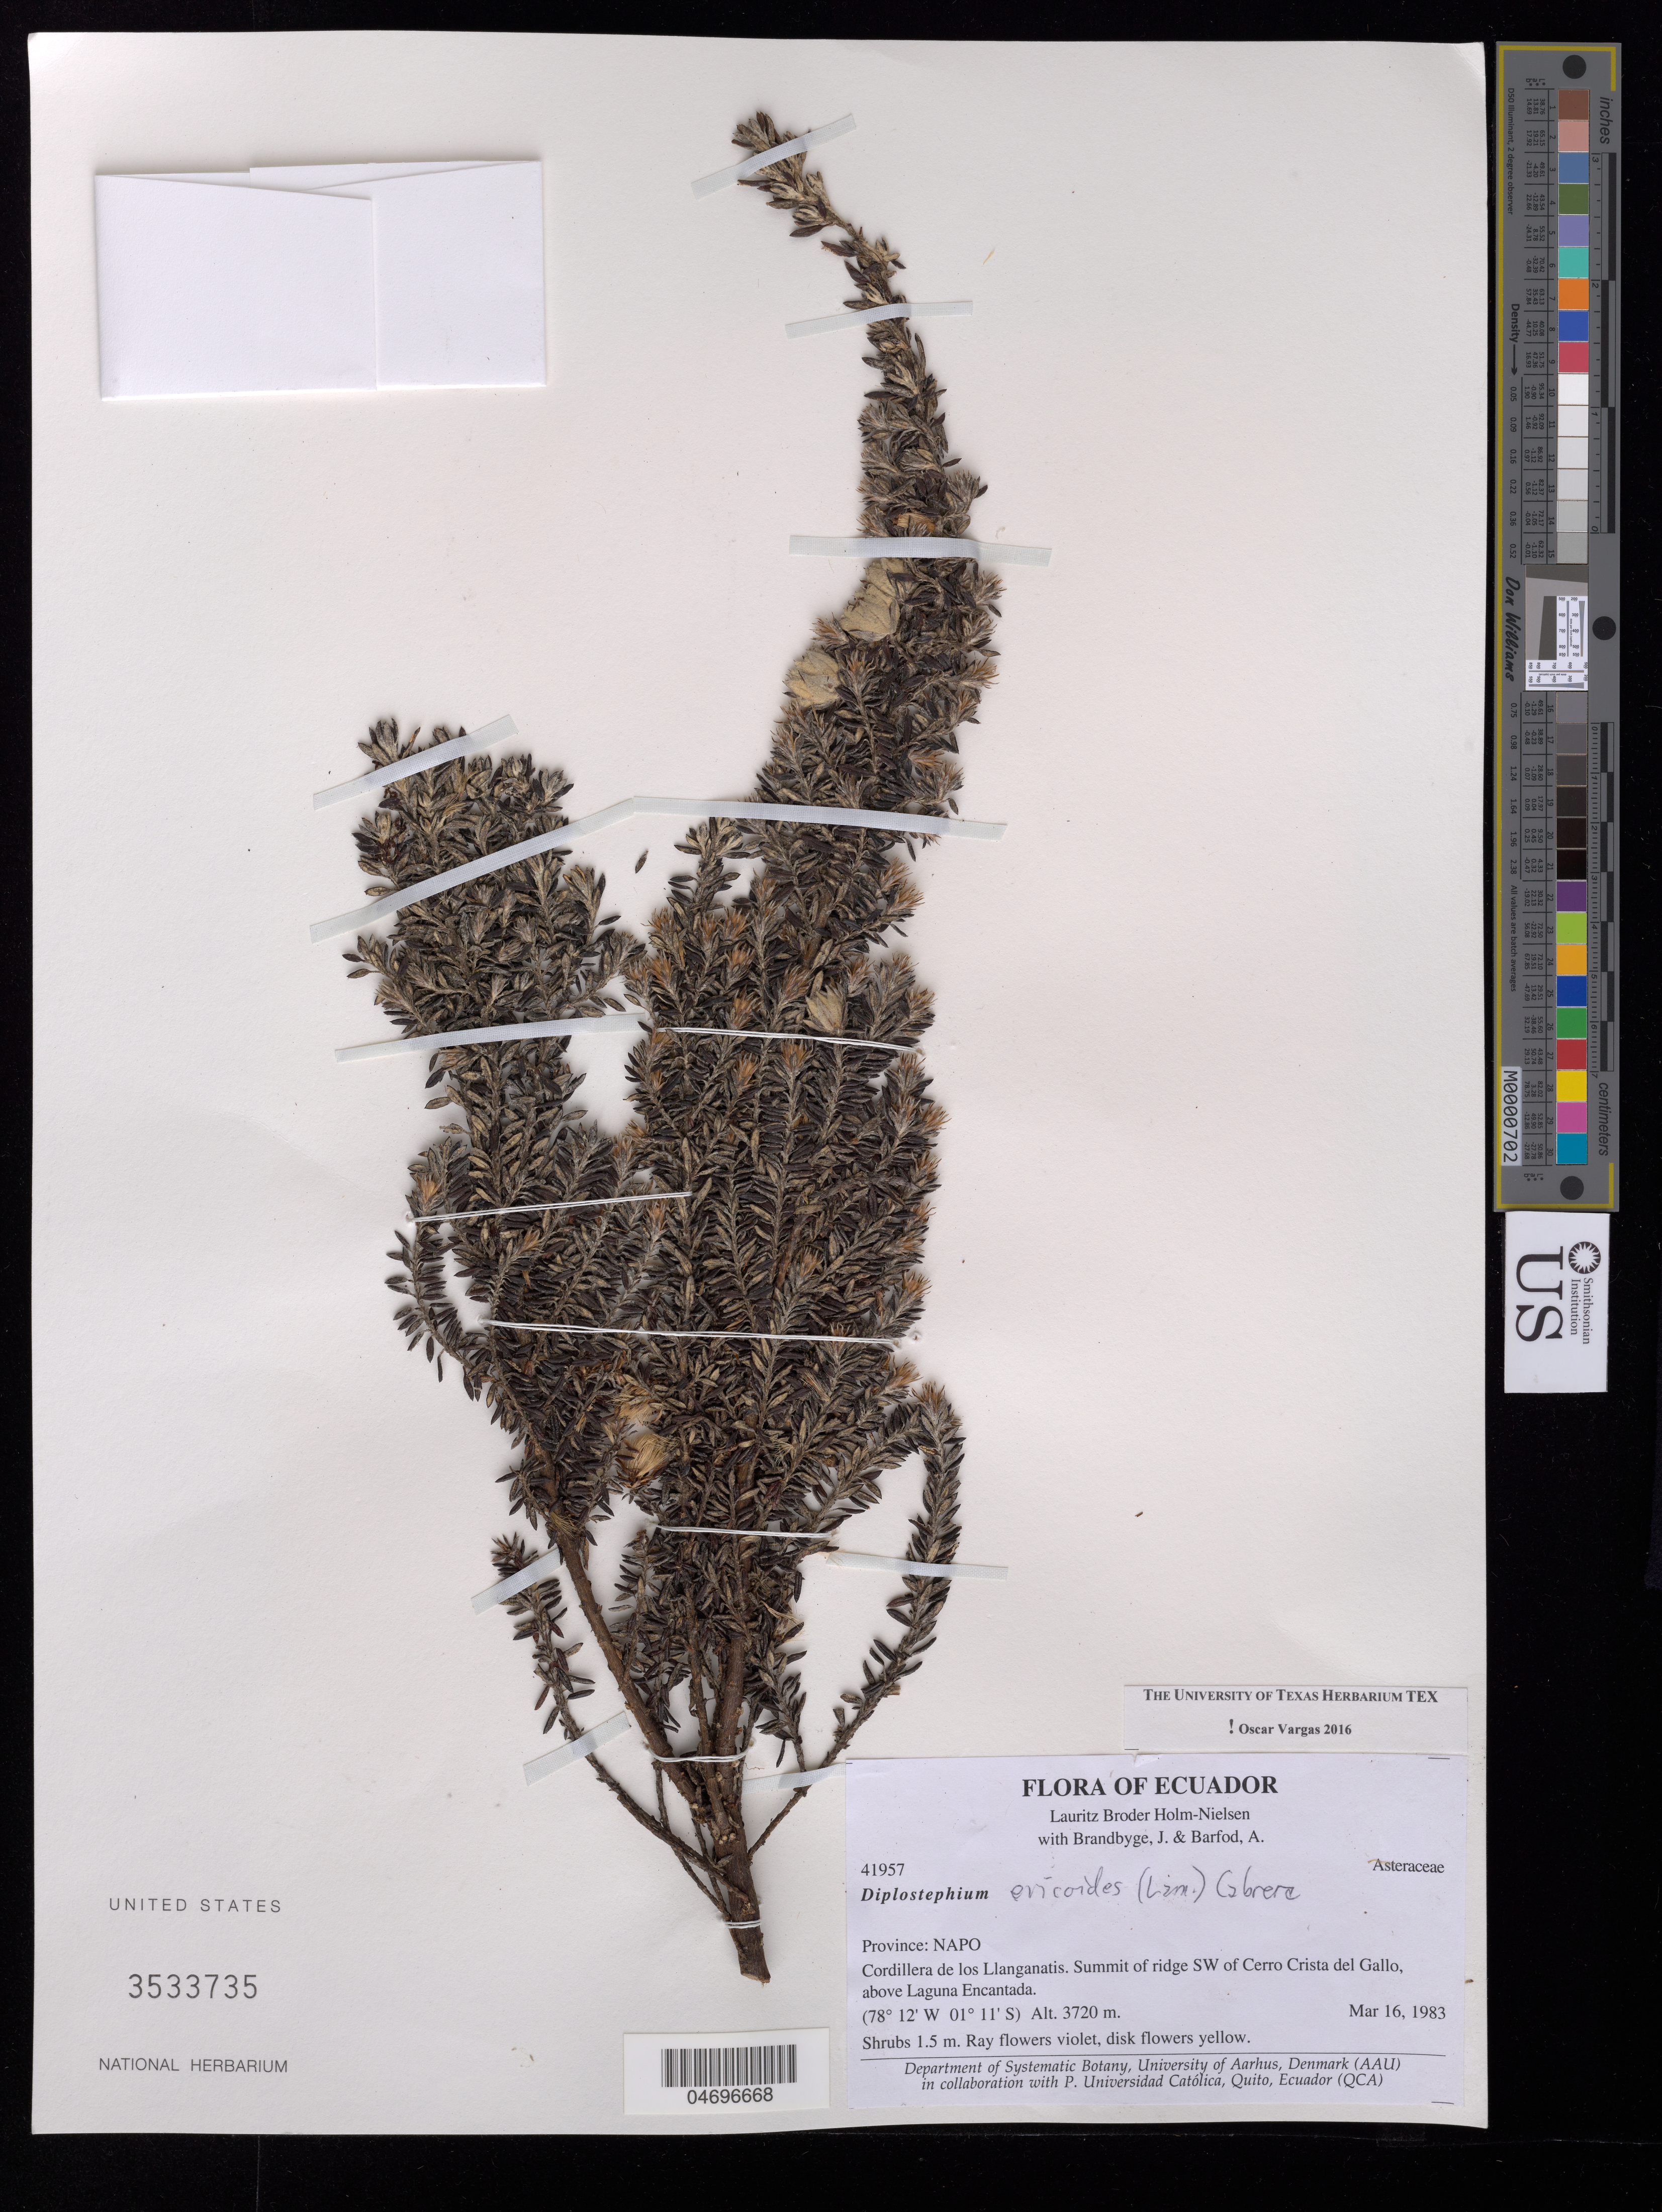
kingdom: Plantae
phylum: Tracheophyta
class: Magnoliopsida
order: Asterales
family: Asteraceae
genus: Diplostephium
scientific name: Diplostephium ericoides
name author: (Lam.) Cabrera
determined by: Vargas, Oscar M.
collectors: L. B. Holm-Nielsen, J. Brandbyge & A. Barford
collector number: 41957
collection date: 1983-03-16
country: Ecuador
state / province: Napo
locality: Cordillera de los Llanganatis. Summit of ridge SW of Cerro Crista del Gallo, above Laguna Encantada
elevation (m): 3720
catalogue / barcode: US 3533735